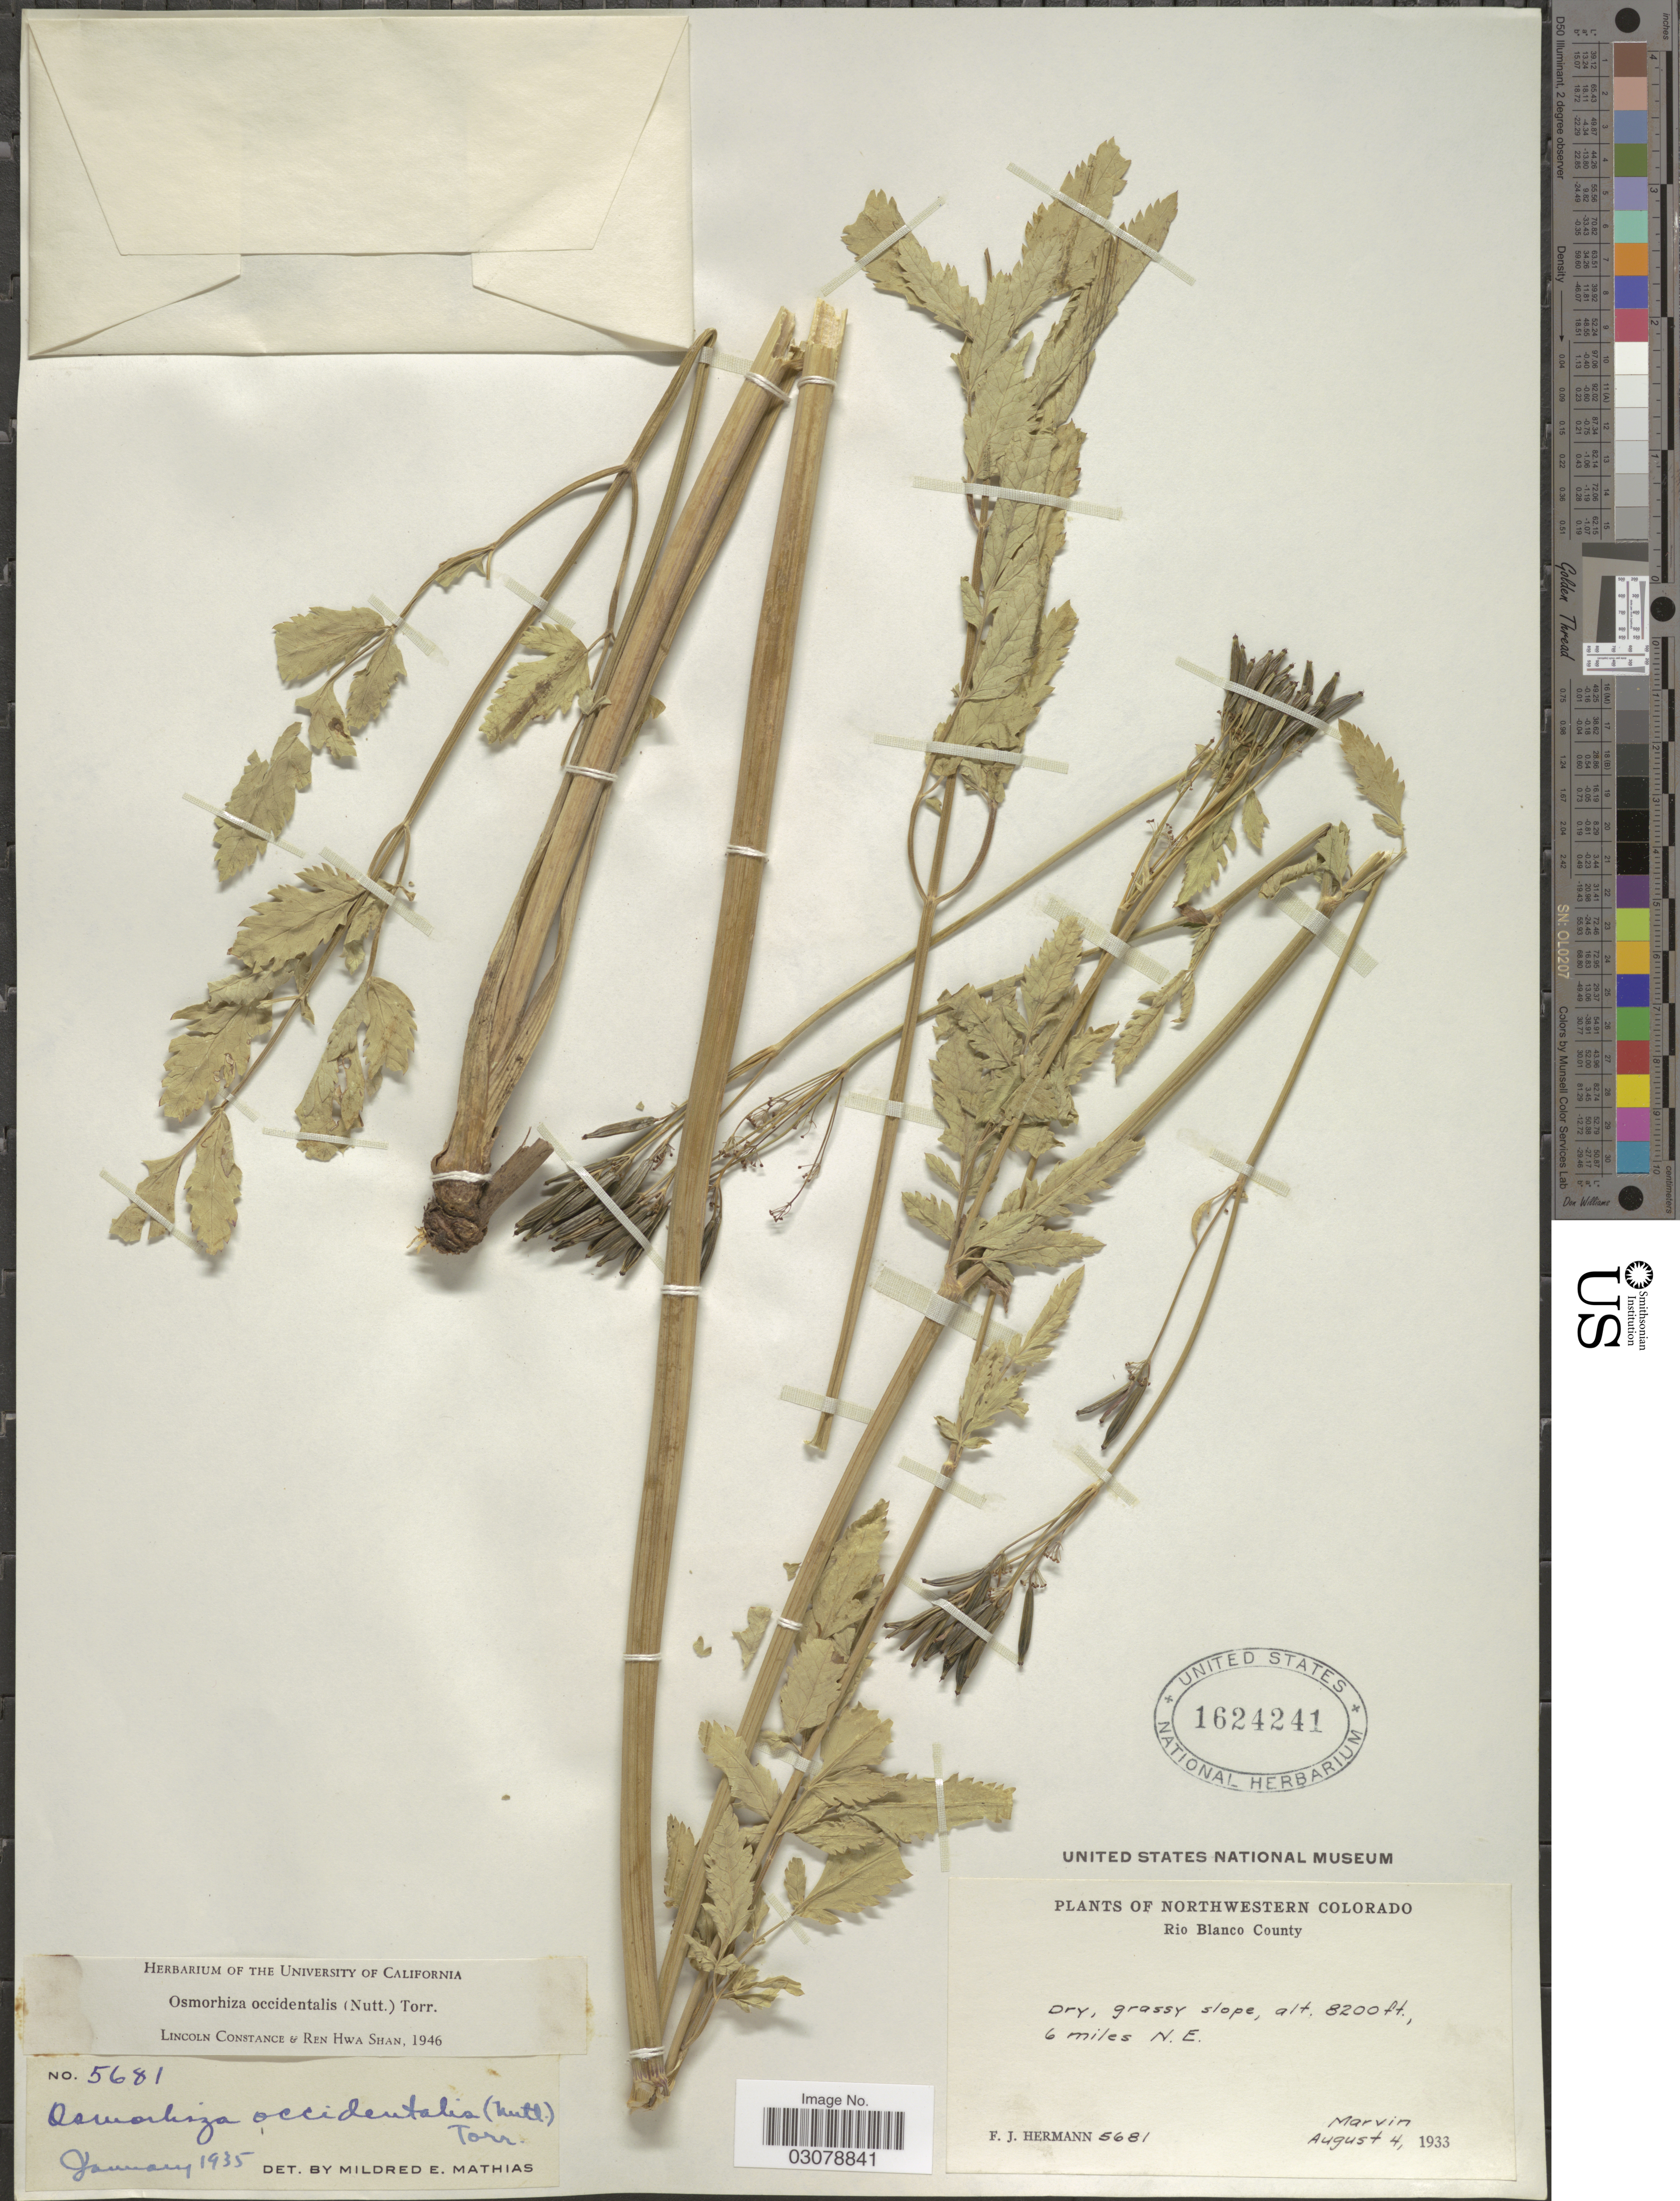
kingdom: Plantae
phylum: Tracheophyta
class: Magnoliopsida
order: Apiales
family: Apiaceae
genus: Osmorhiza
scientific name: Osmorhiza occidentalis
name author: (Nutt.) Torr.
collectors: F. J. Hermann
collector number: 5681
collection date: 1933-08-04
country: United States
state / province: Colorado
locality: Northwestern Colorado, Rio Blanco County, Dry, grassy slope, 6 miles N.E. Marvin.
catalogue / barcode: US 1624241